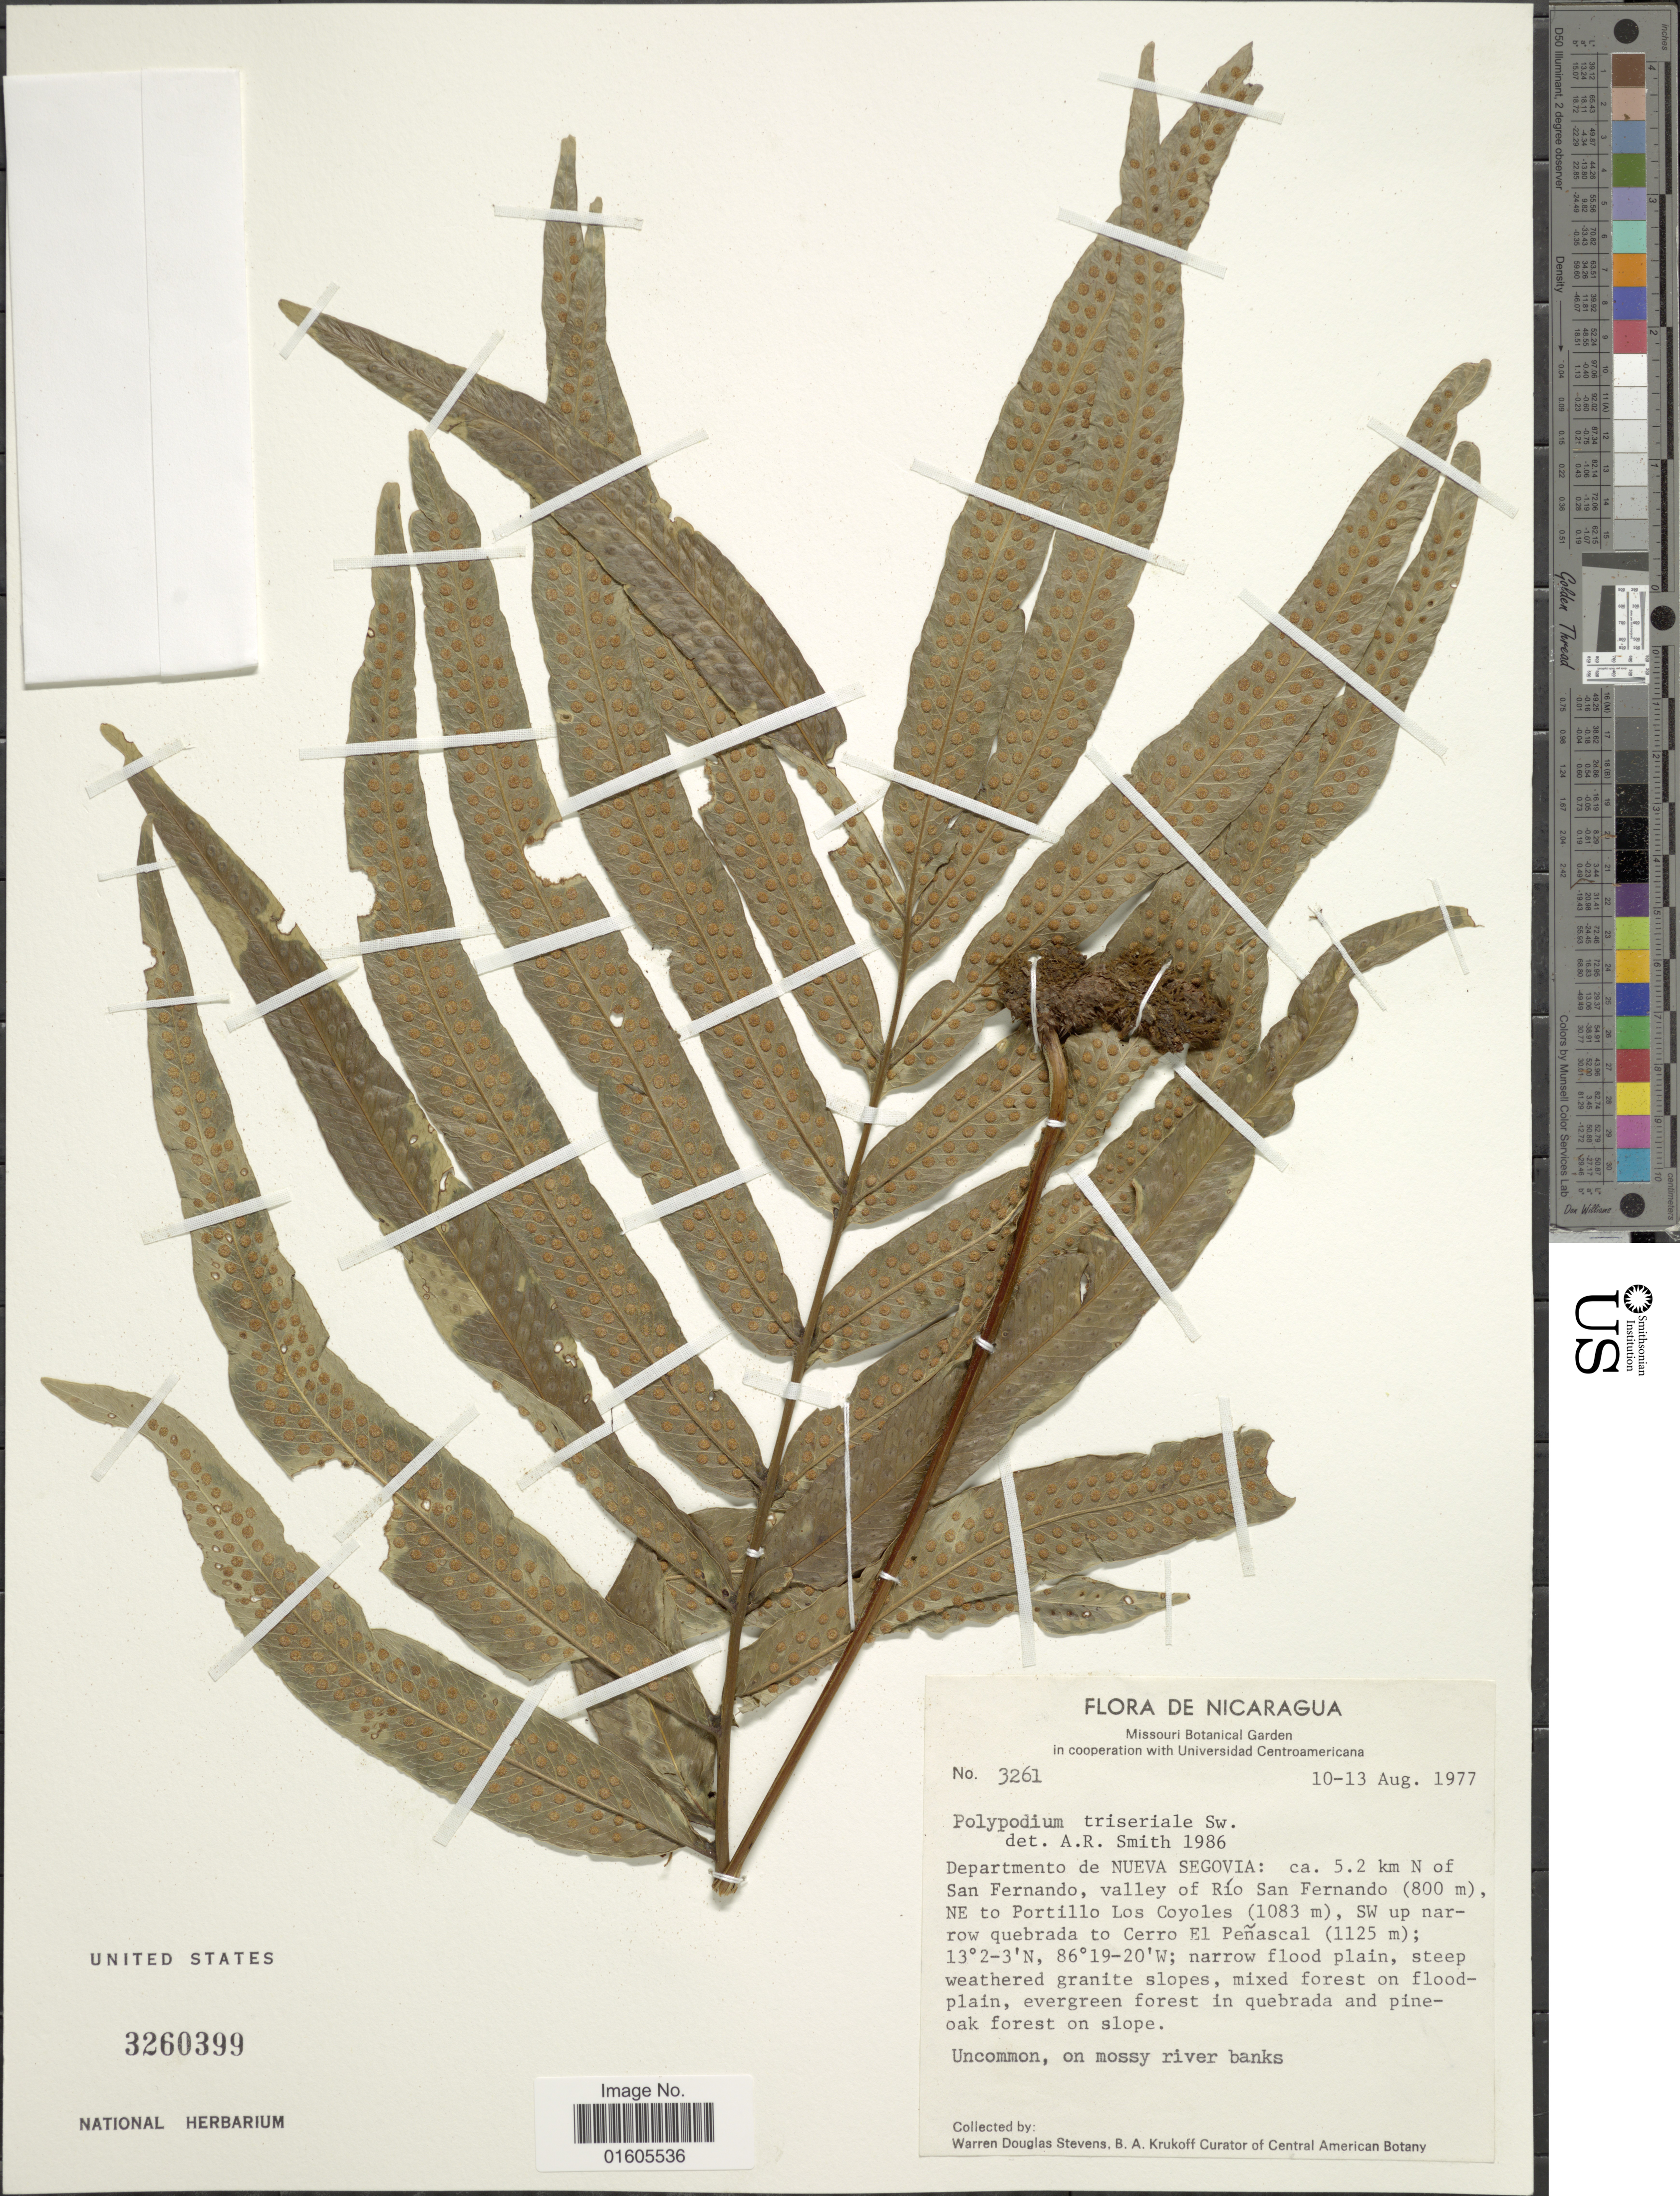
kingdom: Plantae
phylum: Tracheophyta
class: Polypodiopsida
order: Polypodiales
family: Polypodiaceae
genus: Serpocaulon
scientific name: Serpocaulon triseriale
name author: (Sw.) A.R. Sm.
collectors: W. D. Stevens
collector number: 3261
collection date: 1977-08-10/1977-08-13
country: Nicaragua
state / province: Nueva Segovia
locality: Departamento de Nueva Segovia: ca. 5.2 km N of San Fernando, valley of Río San Fernando (800 m), NE to Portillo Los Coyoles (1083 m), SW up narrow quebrada to Cerro El Peñascal (1125 m)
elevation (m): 800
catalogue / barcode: US 3260399